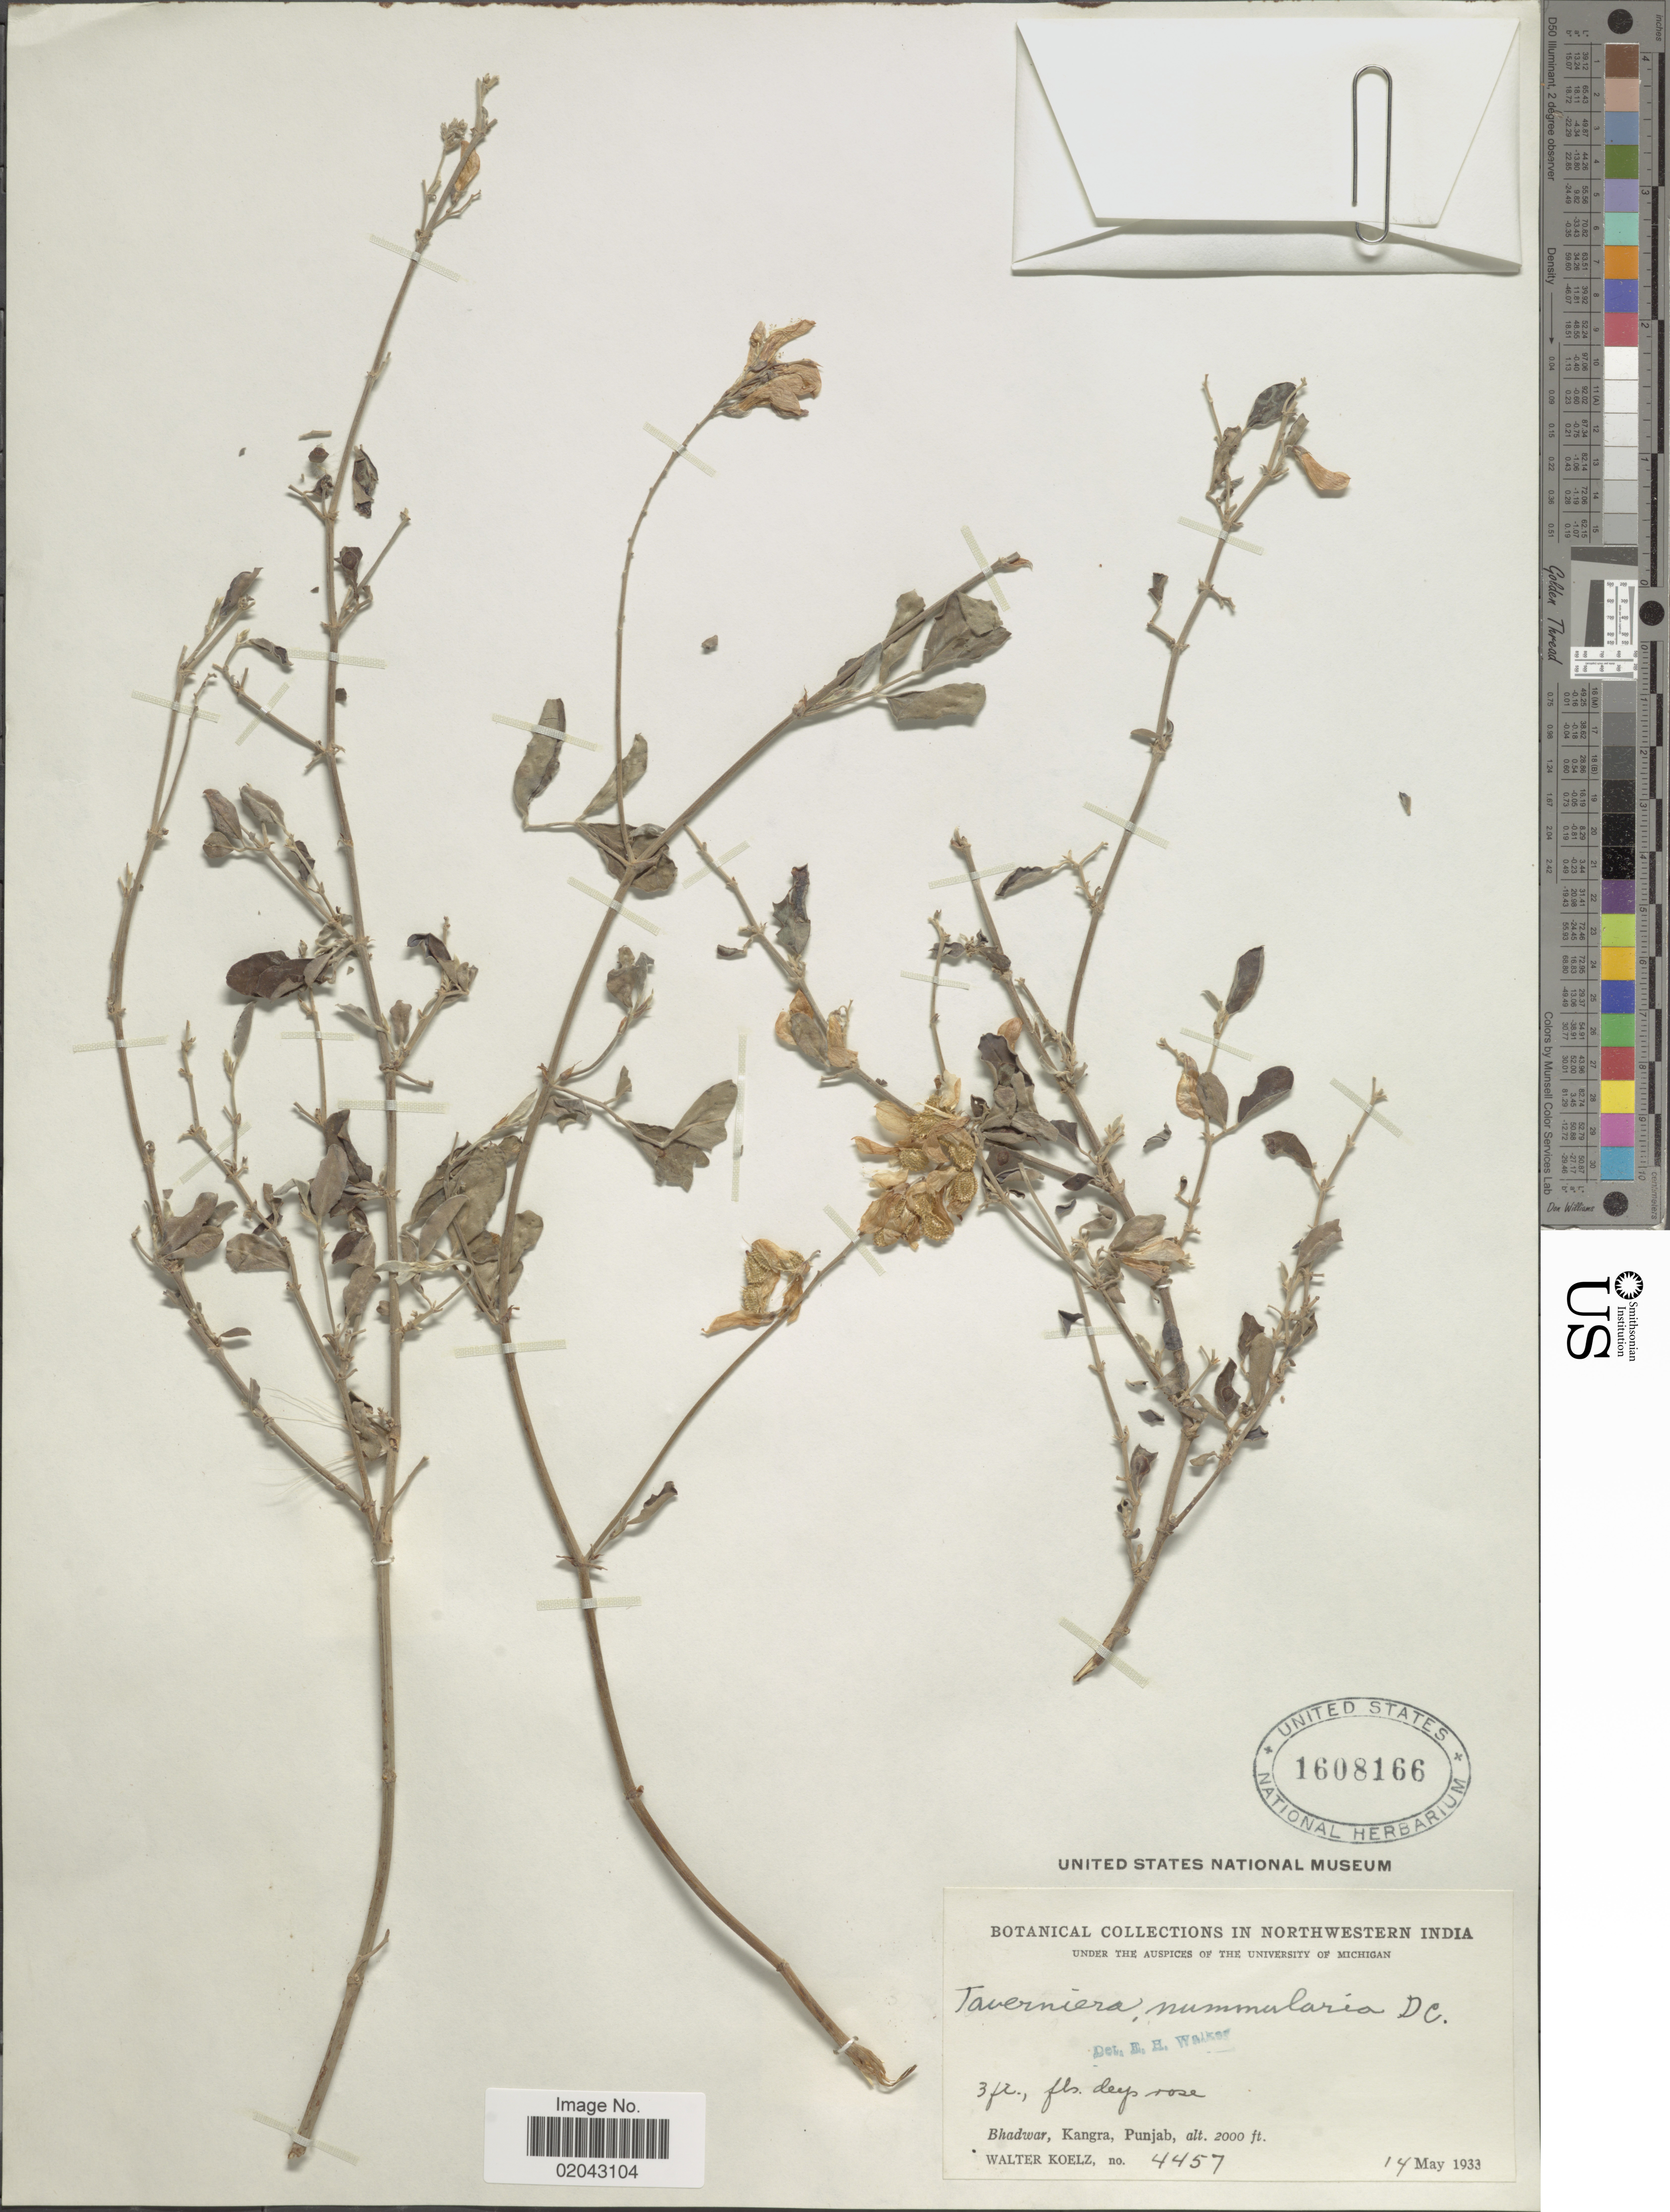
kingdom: Plantae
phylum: Tracheophyta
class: Magnoliopsida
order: Fabales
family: Fabaceae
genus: Taverniera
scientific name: Taverniera diffusa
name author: (Cambess.) Thulin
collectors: W. N. Koelz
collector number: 4457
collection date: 1933-05-14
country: India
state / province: Punjab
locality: Northwestern India, Bhadwar, Kangra, Punjab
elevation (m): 610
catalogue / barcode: US 1608166